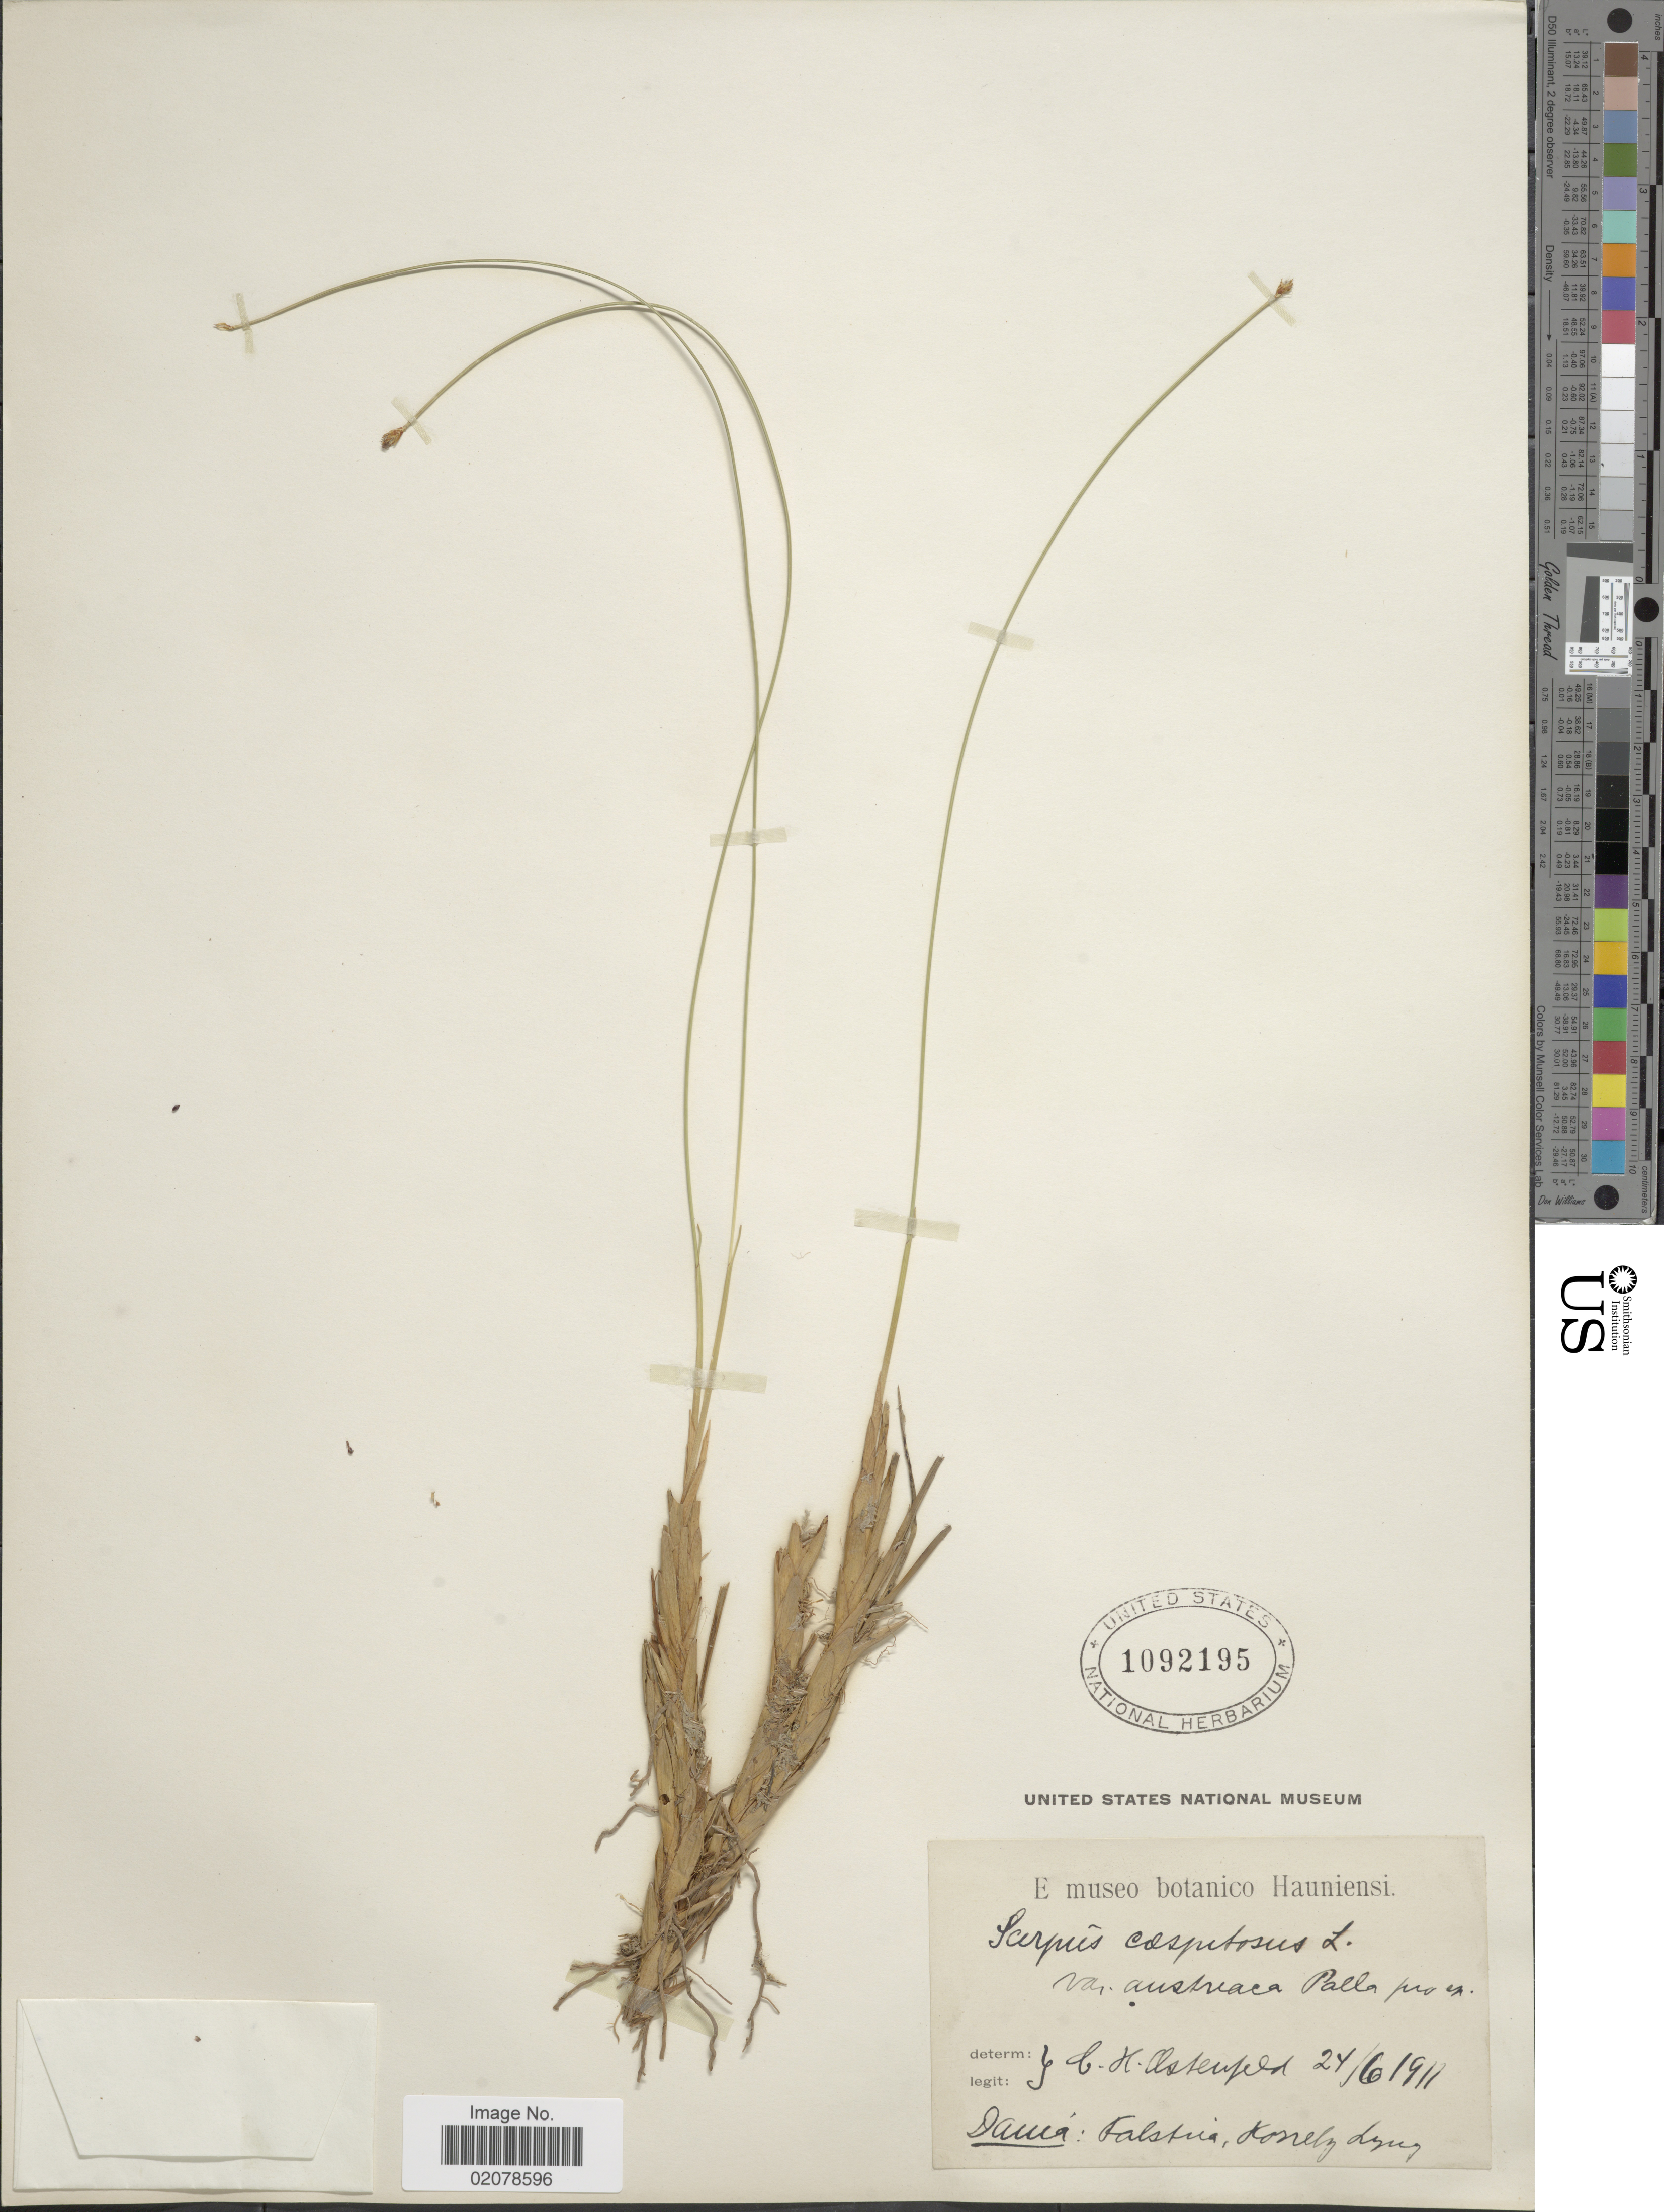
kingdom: Plantae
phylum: Tracheophyta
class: Liliopsida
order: Poales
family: Cyperaceae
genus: Trichophorum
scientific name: Trichophorum cespitosum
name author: (L.) Hartm.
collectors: C. Ostenfeld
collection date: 1911-06-27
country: Denmark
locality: Falstein, Kosselyn Lyug [interpreted]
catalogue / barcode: US 1092195